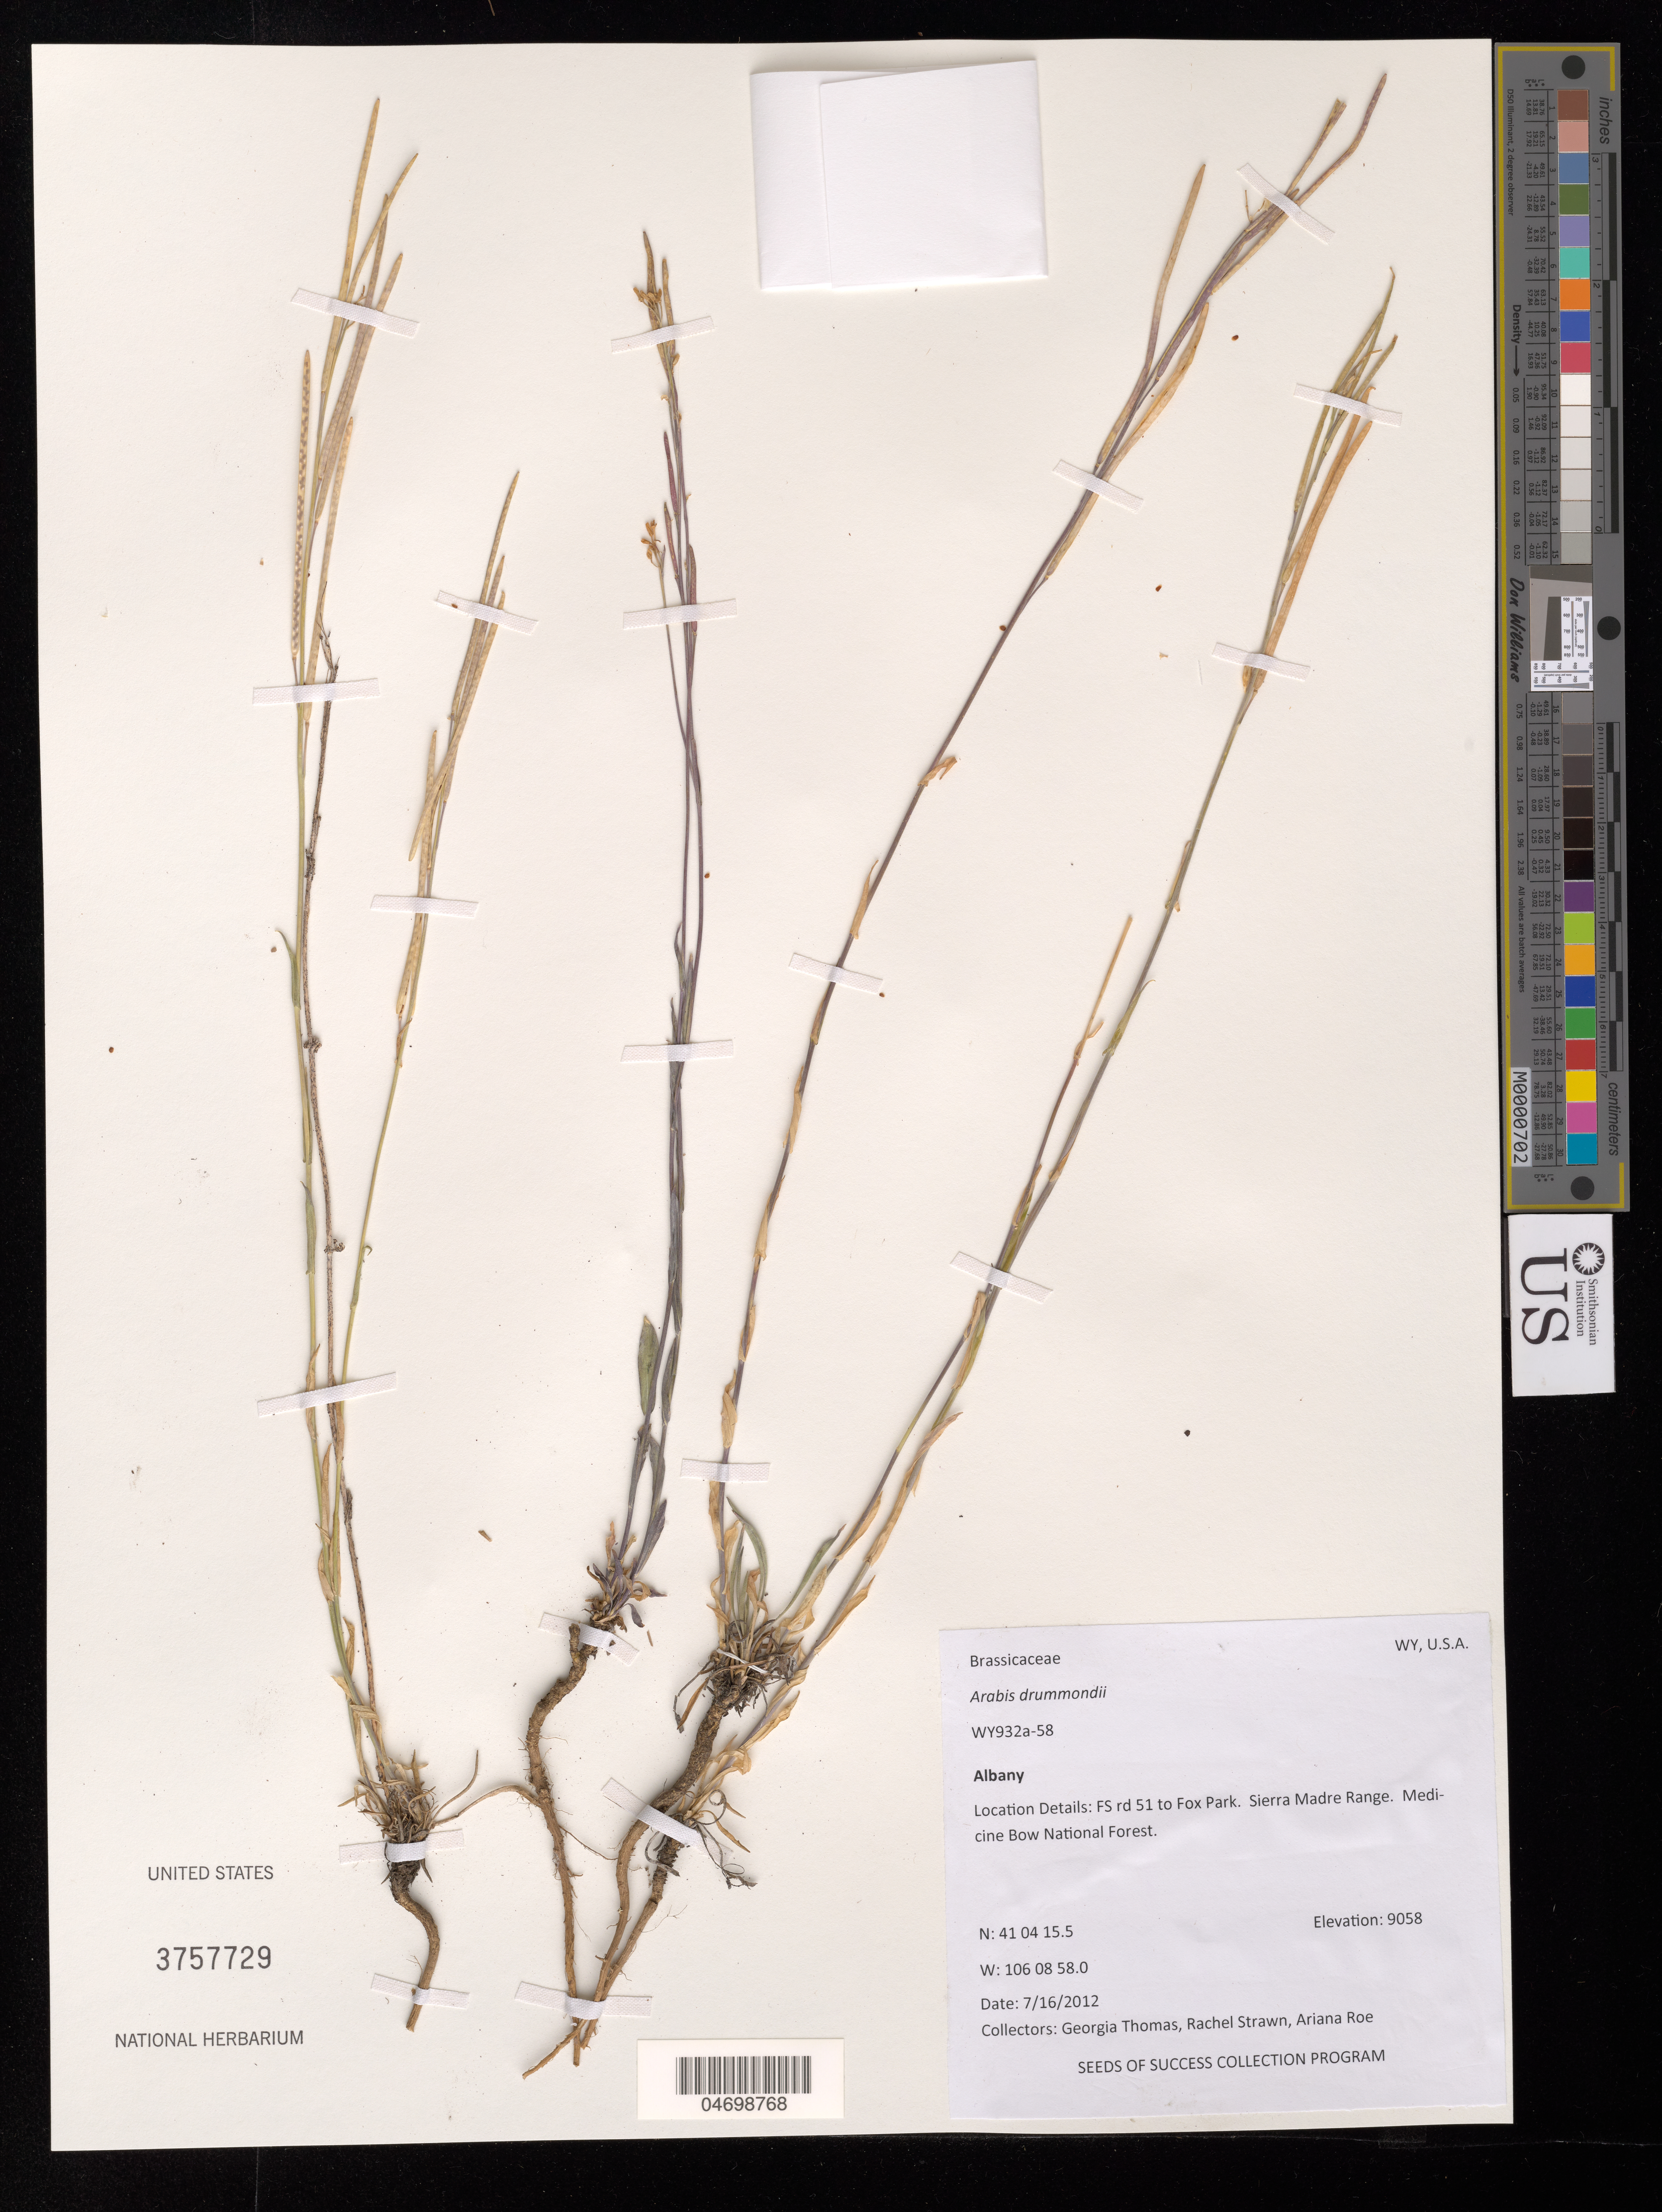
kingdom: Plantae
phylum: Tracheophyta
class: Magnoliopsida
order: Brassicales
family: Brassicaceae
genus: Arabis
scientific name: Arabis drummondii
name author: A. Gray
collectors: G. Thomas, R. Strawn & A. Roe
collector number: WY932A-58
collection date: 2012-07-16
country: United States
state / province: Wyoming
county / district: Albany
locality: Medicine Bow National Forest. Sierra Madre Range, FS Rd 51 to Fox Park.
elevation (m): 2761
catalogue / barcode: US 3757729